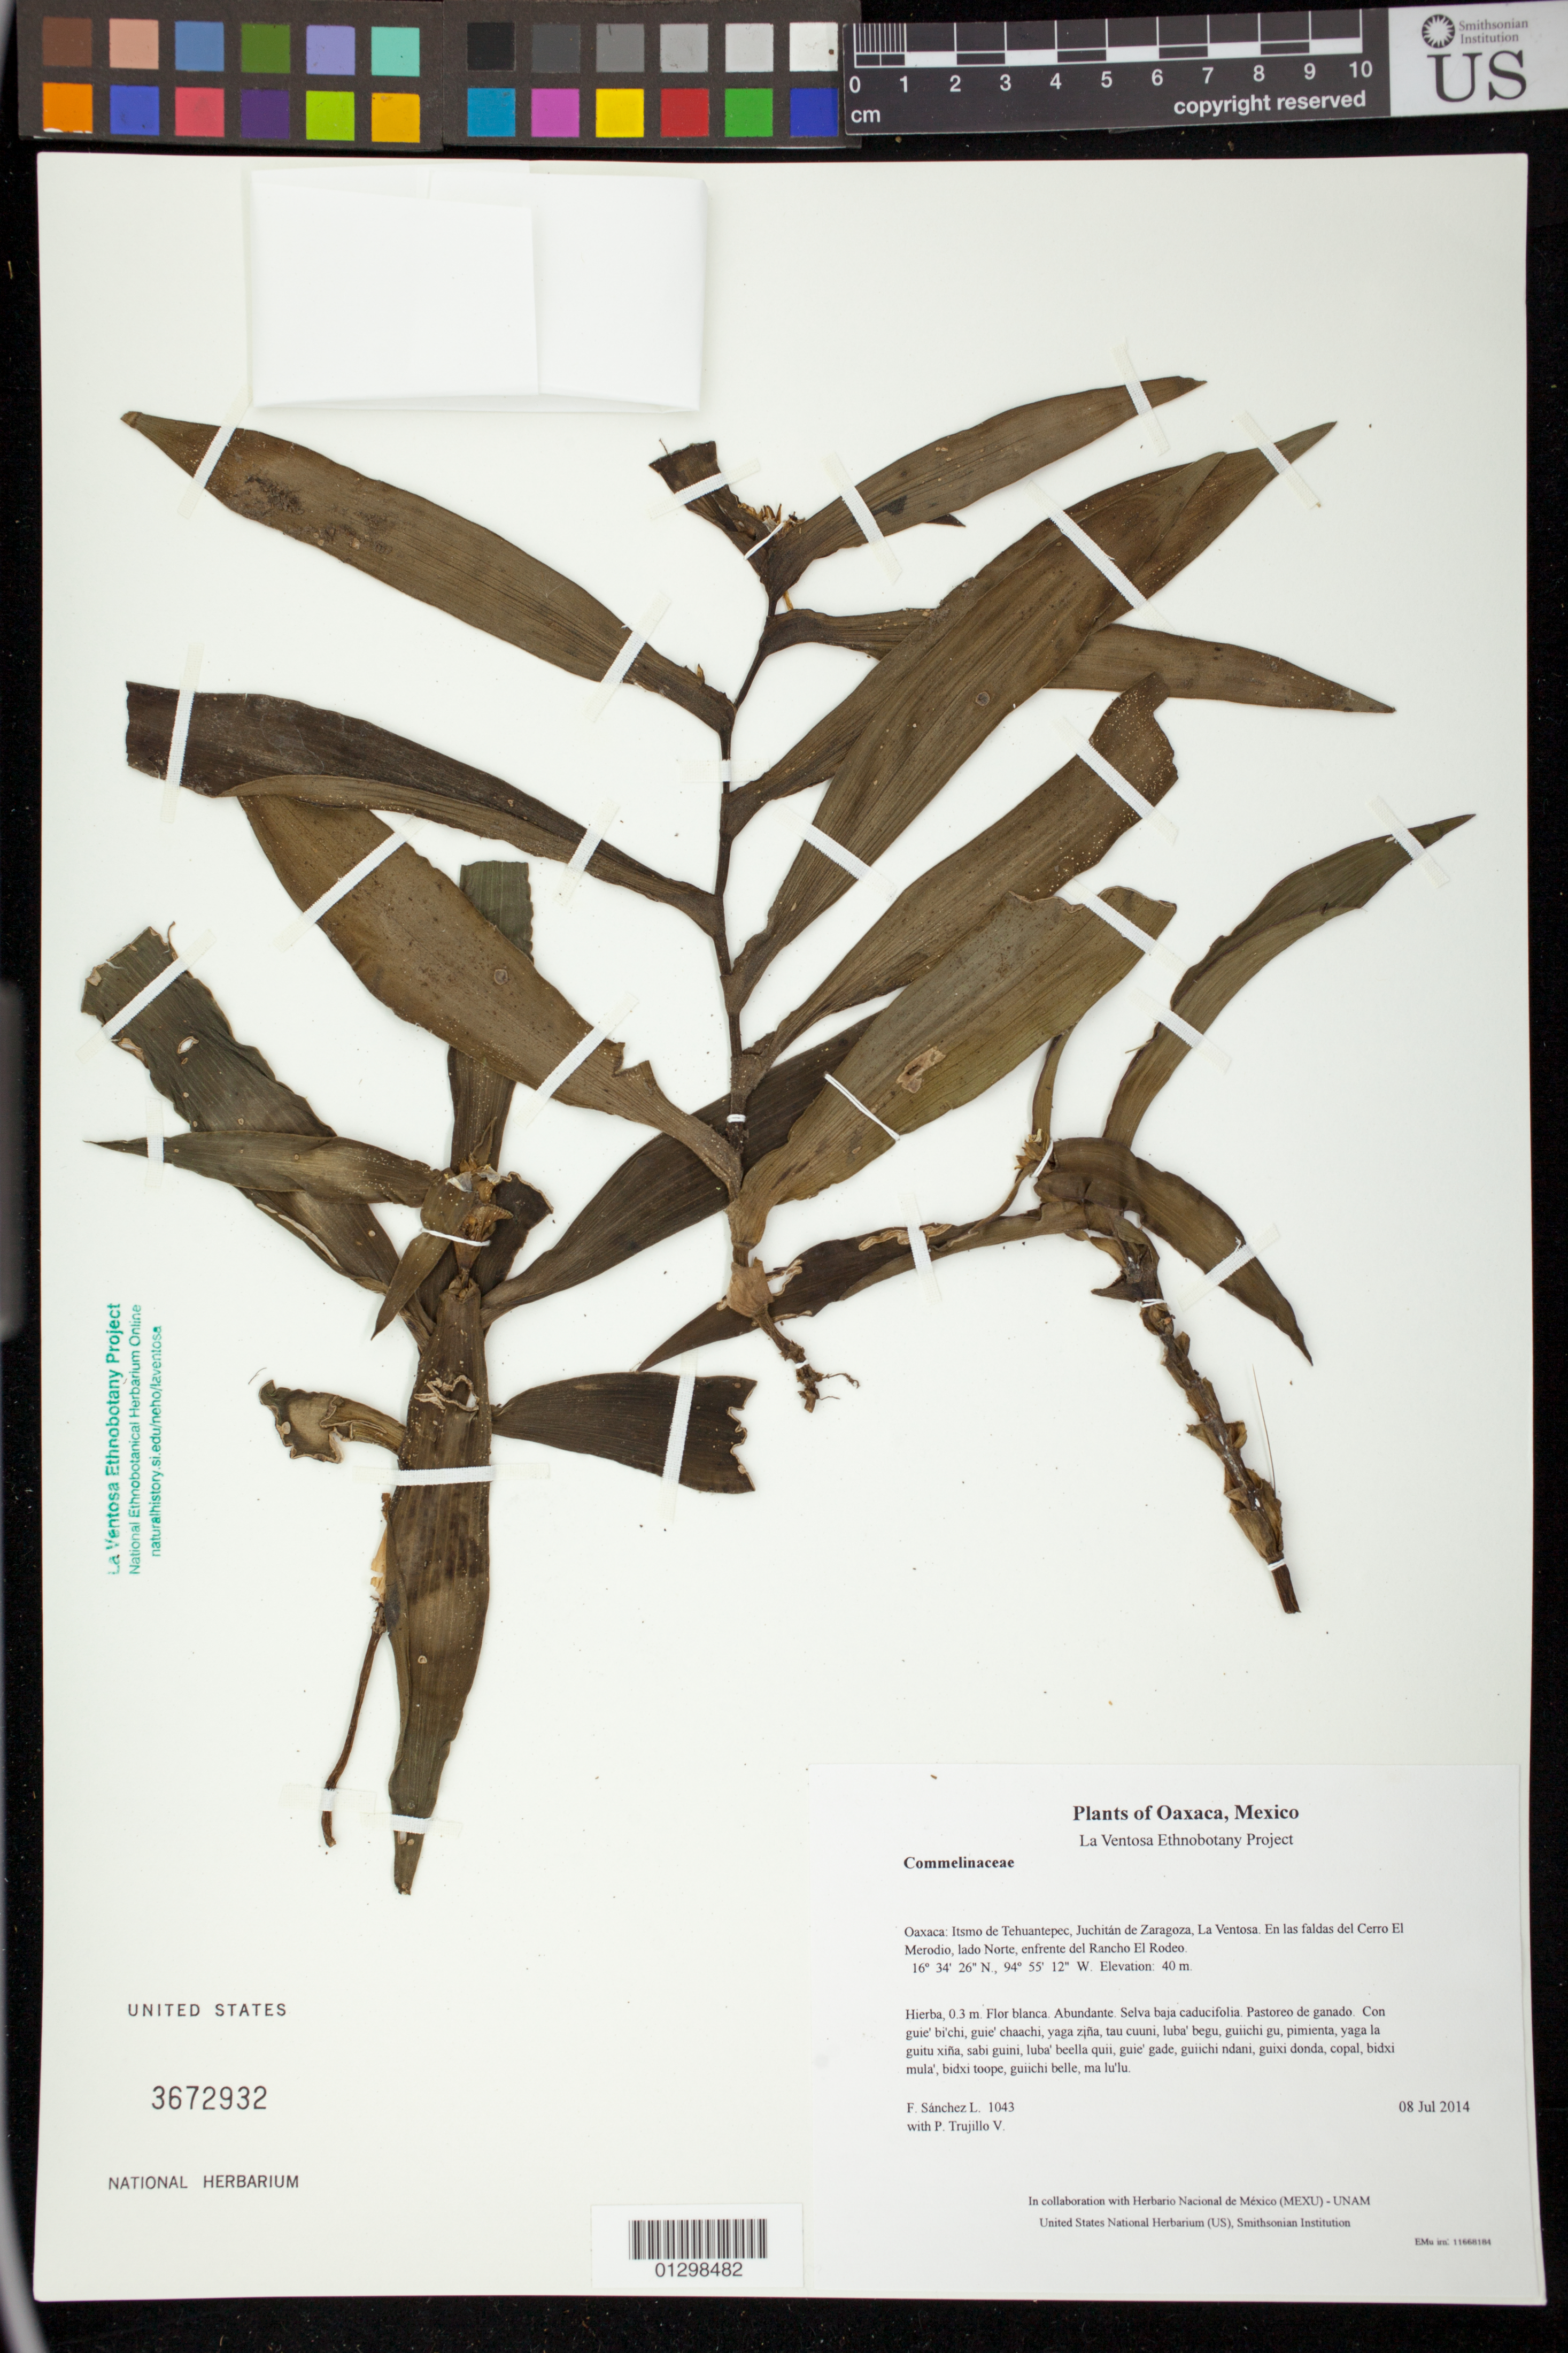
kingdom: Plantae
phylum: Tracheophyta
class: Liliopsida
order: Commelinales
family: Commelinaceae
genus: Tradescantia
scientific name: Tradescantia velutina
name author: Kunth & C.D. Bouché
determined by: Ayala R., Manuel A.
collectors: F. Sánchez L. & P. Trujillo V.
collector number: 1043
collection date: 2014-07-08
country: Mexico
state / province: Oaxaca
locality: Itsmo de Tehuantepec, Juchitán de Zaragoza, La Ventosa. En las faldas del Cerro El Merodio, lado Norte, enfrente del Rancho El Rodeo.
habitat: Selva baja caducifolia. Pastoreo de ganado.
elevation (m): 40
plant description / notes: JEBOT, MEXU, SERO, US; Guixi bandaga. 0.3 m. Guie' naquichi'. Stale.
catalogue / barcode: US 3672932